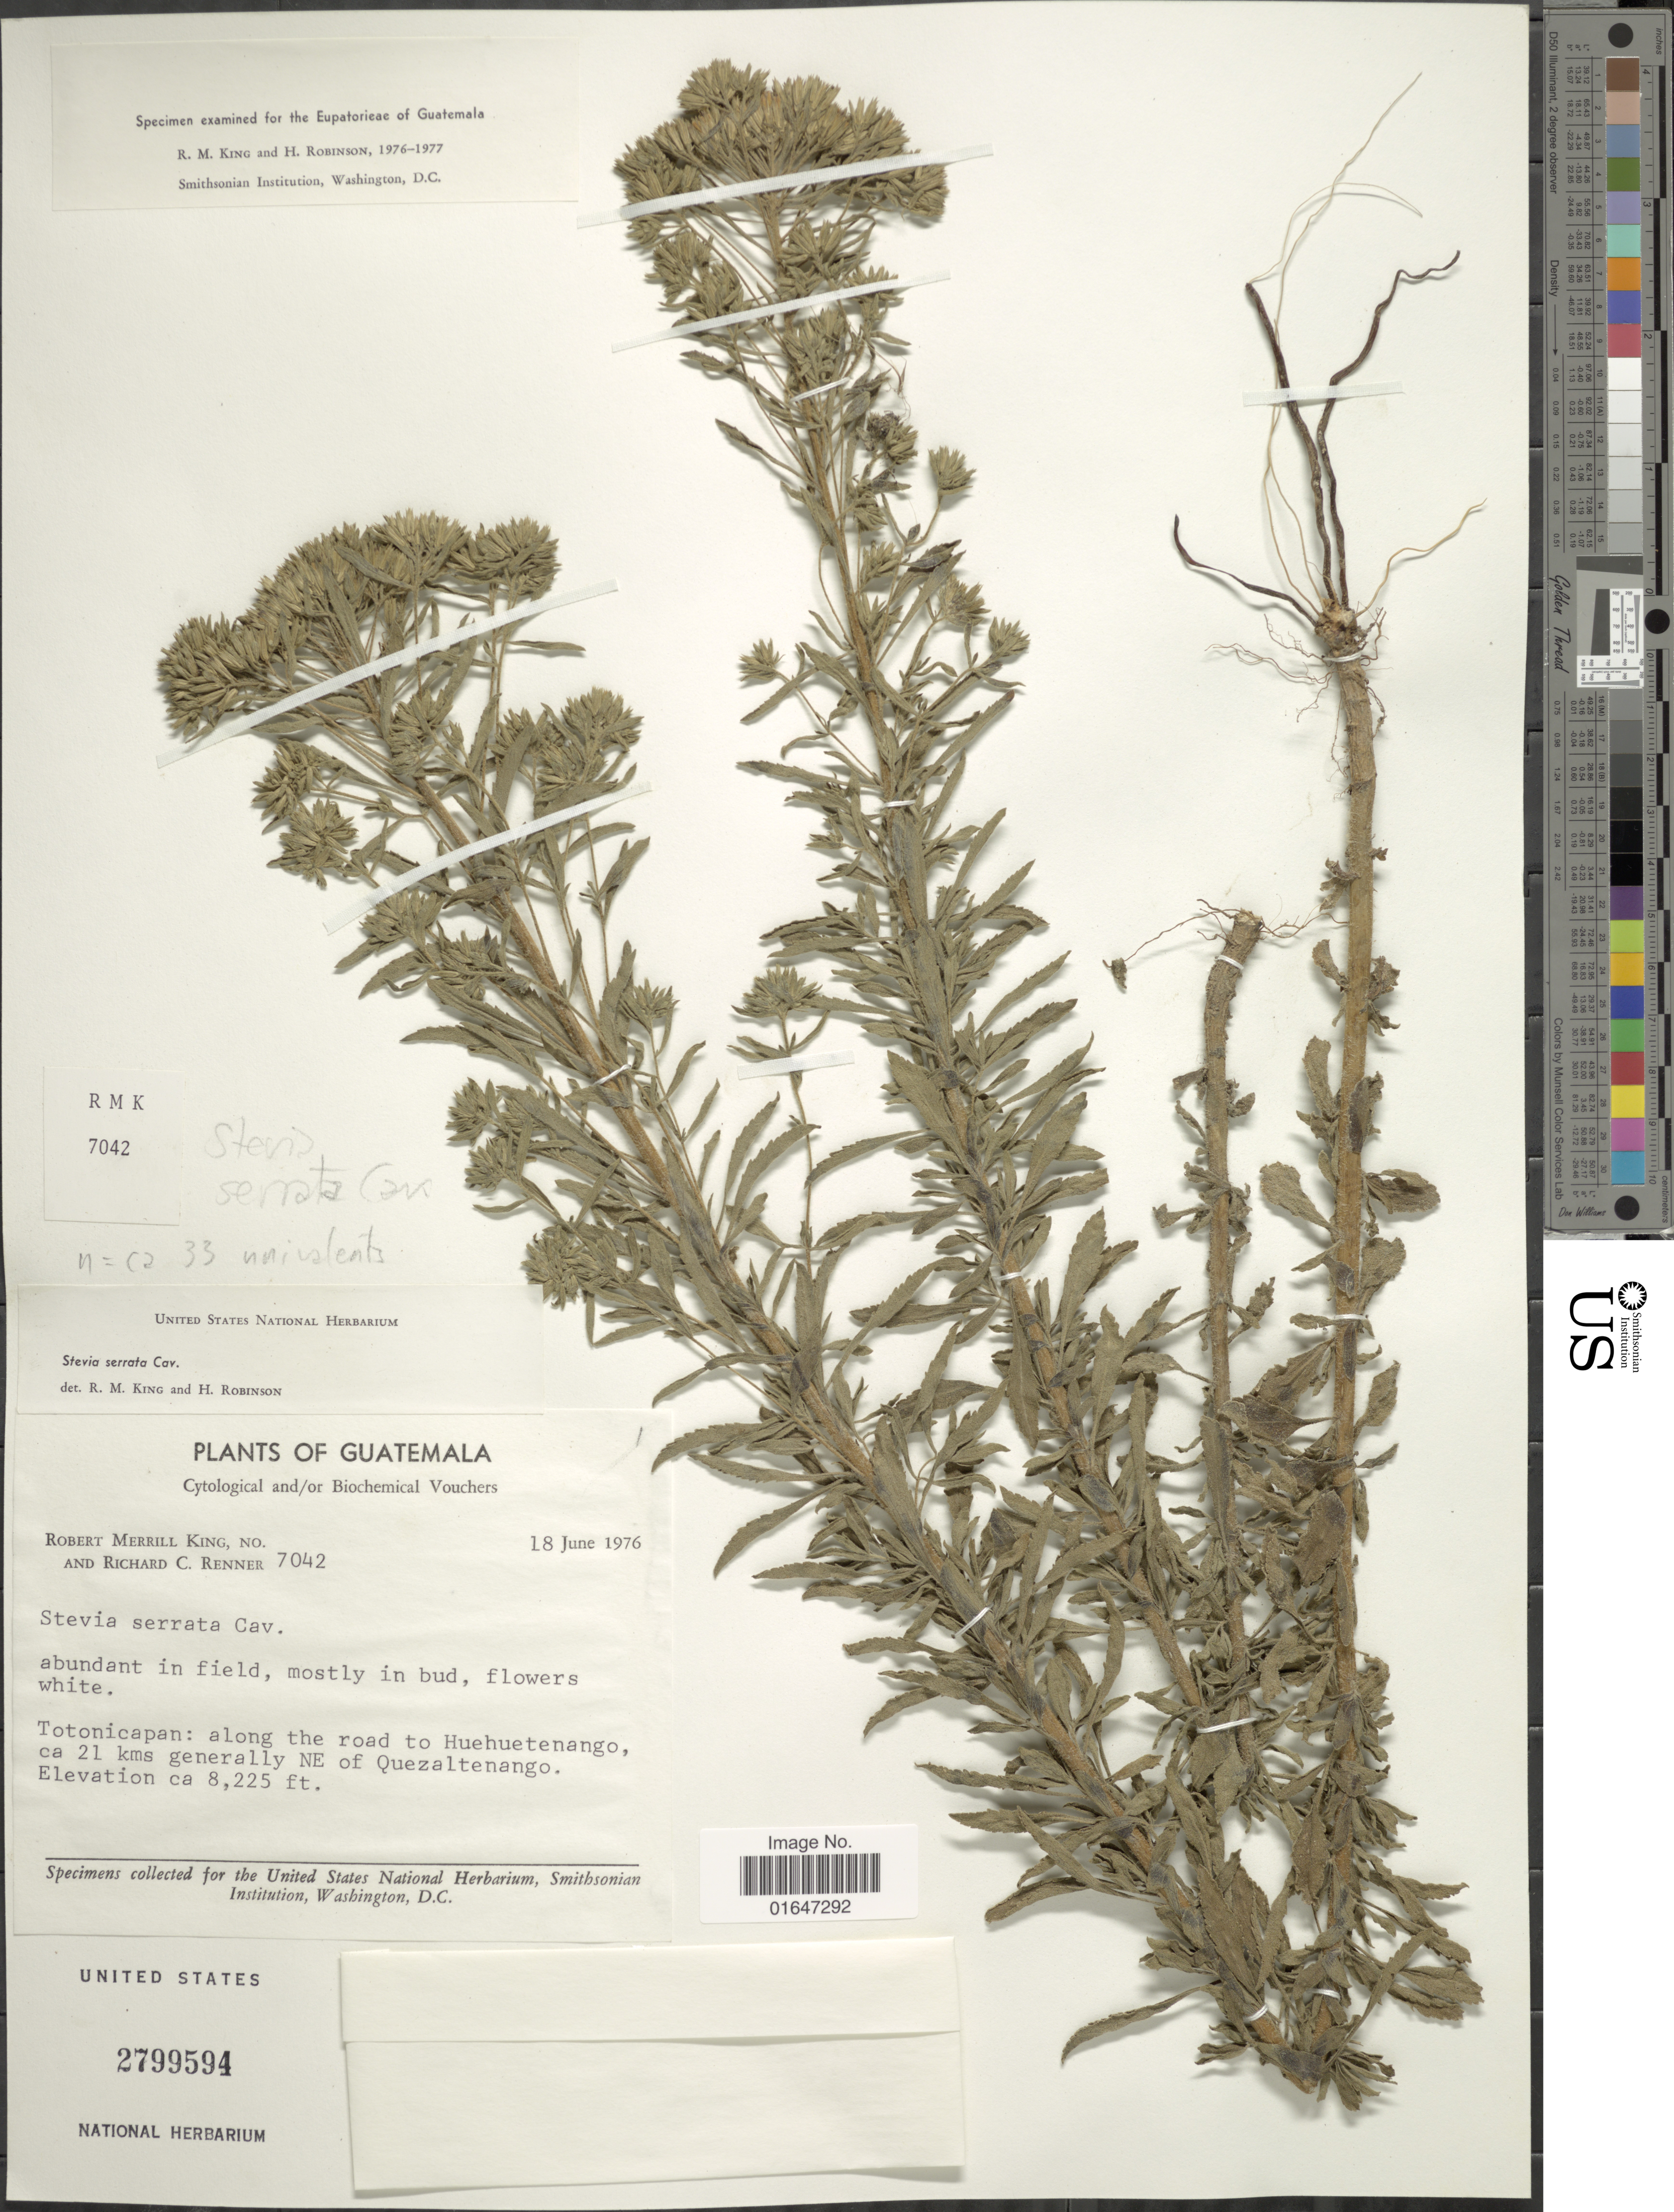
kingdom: Plantae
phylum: Tracheophyta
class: Magnoliopsida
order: Asterales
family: Asteraceae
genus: Stevia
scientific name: Stevia serrata var. serrata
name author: Cav.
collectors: R. M. King & R. C. Renner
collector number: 7042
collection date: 1976-06-18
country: Guatemala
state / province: Totonicapan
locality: Along the road to Huehuetenango, ca 21 kms generally NE of Quezaltenango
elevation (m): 2507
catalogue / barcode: US 2799594